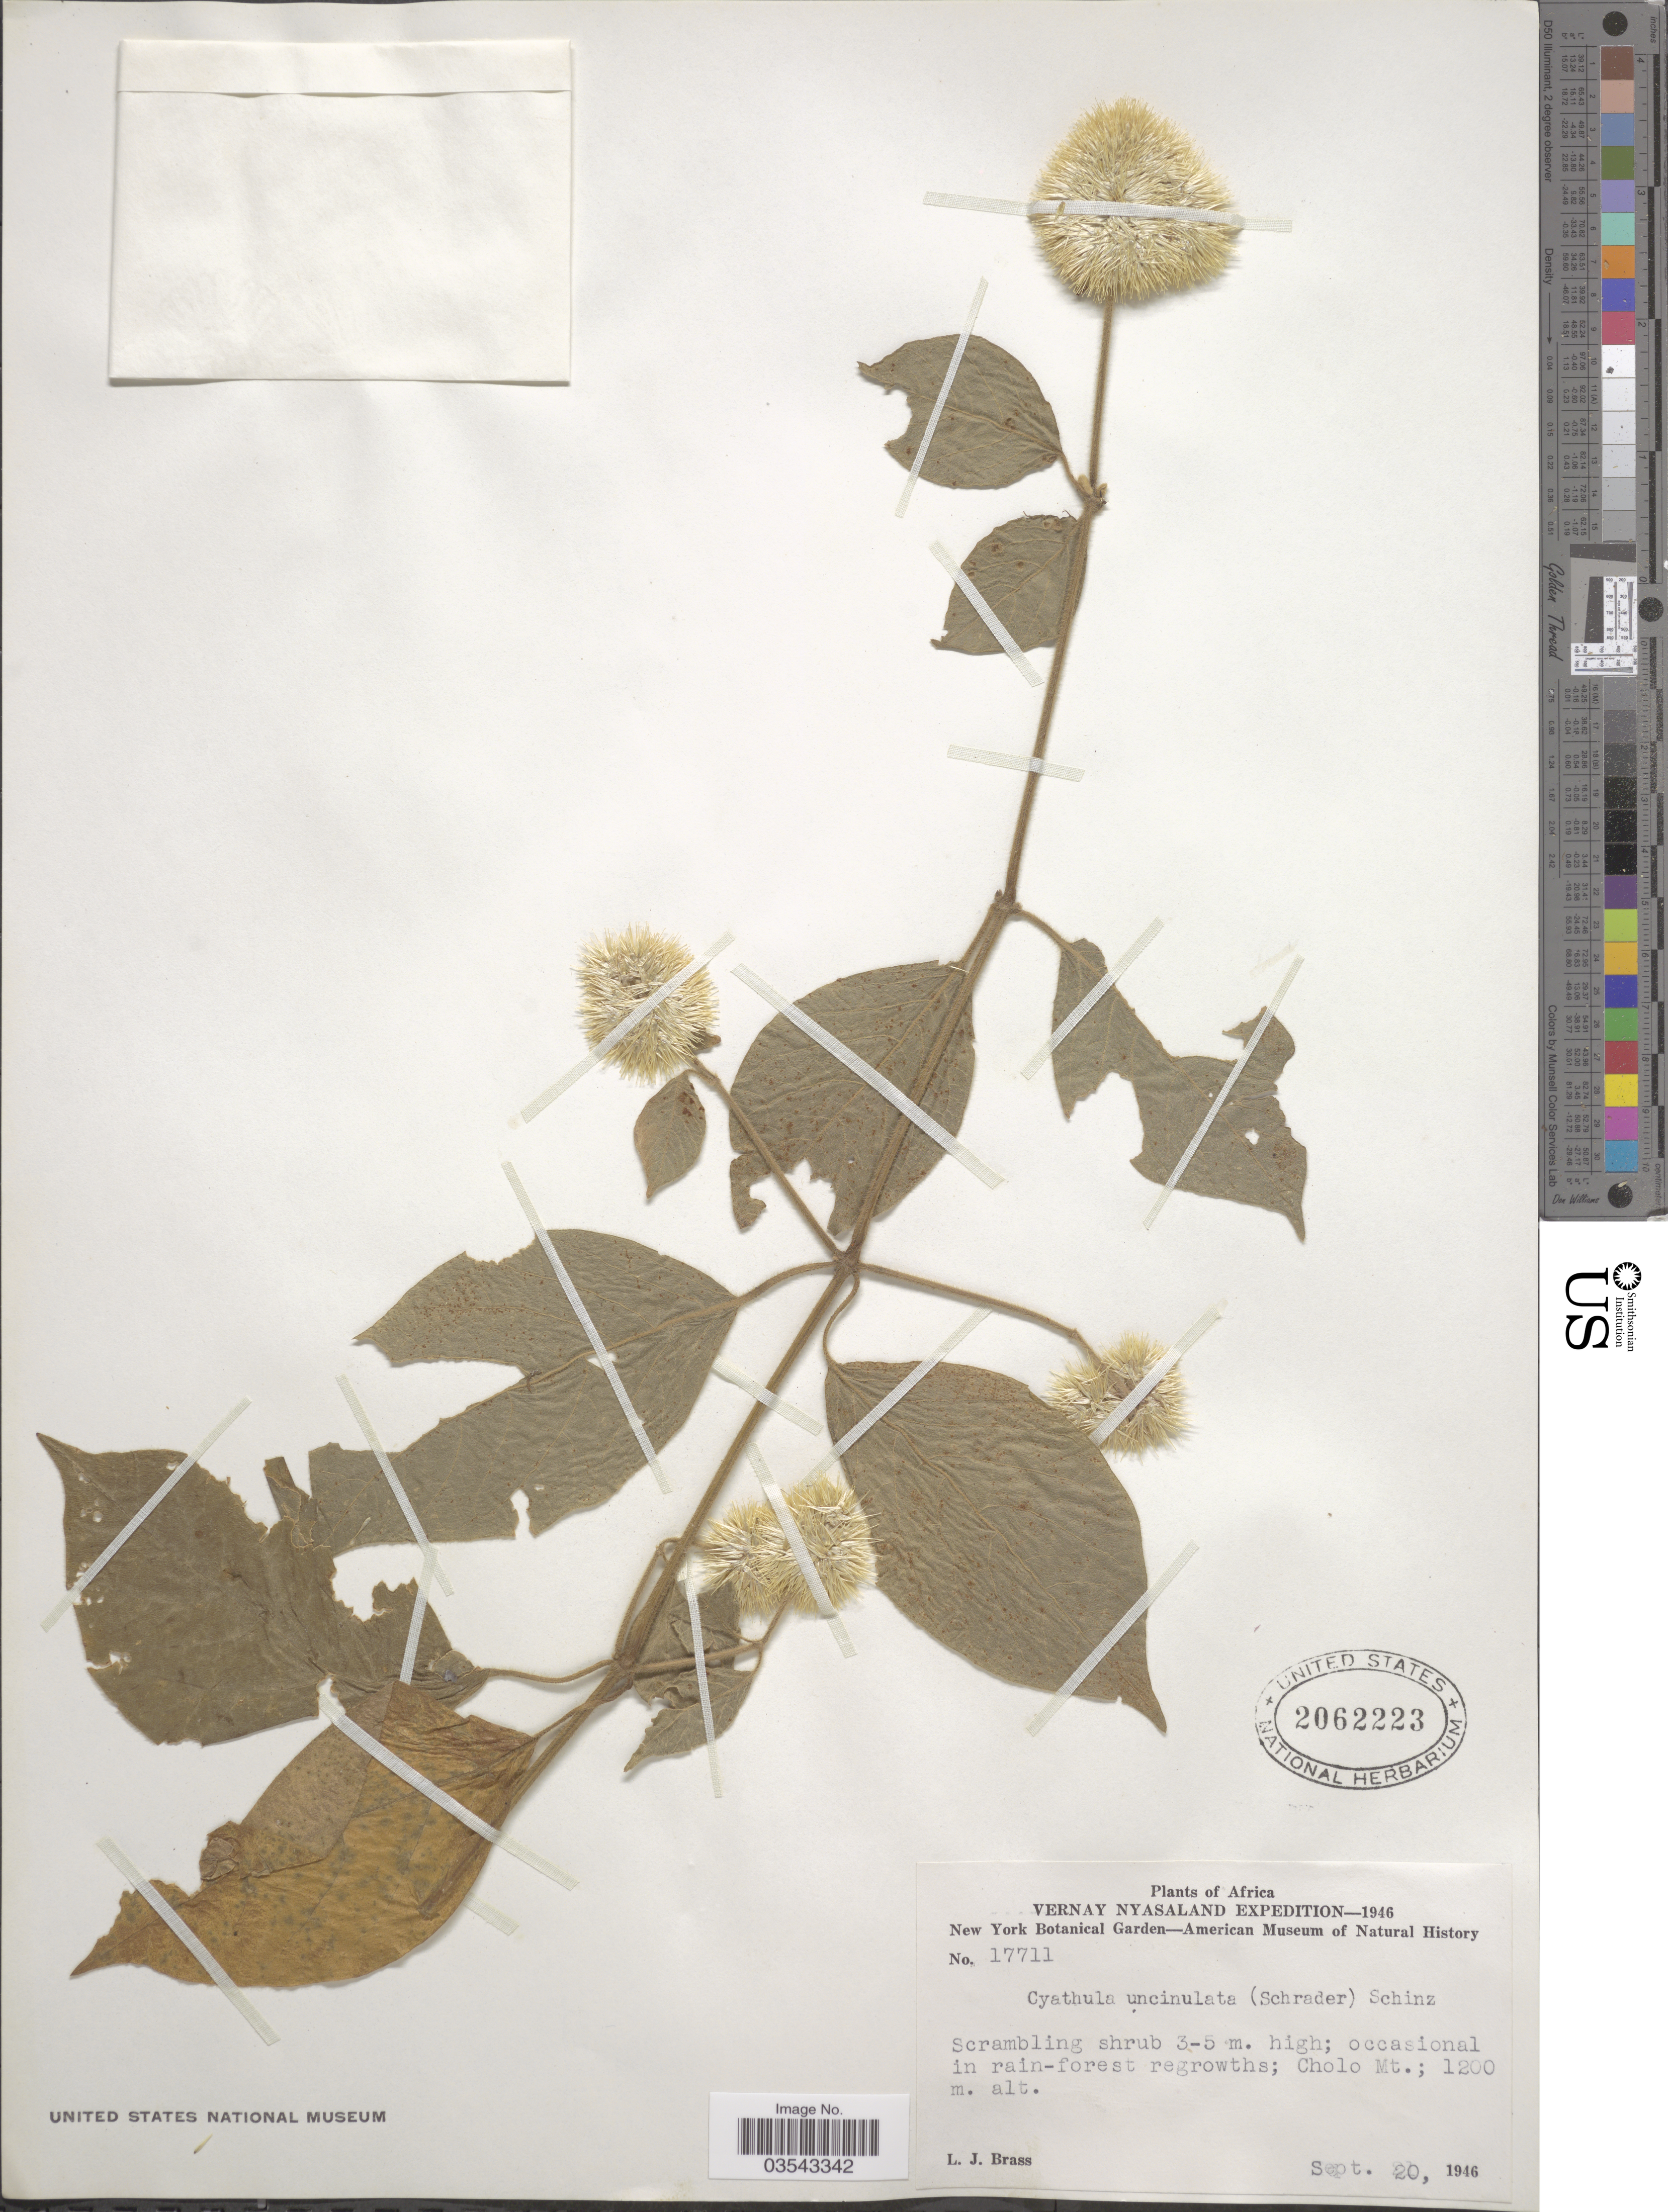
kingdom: Plantae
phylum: Tracheophyta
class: Magnoliopsida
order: Caryophyllales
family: Amaranthaceae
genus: Cyathula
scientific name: Cyathula uncinulata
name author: (Schrad.) Schinz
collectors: L. J. Brass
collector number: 17711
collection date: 1946-09-20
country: Malawi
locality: Vernay Nyasaland. Cholo Mt.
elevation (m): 1200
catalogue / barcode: US 2062223